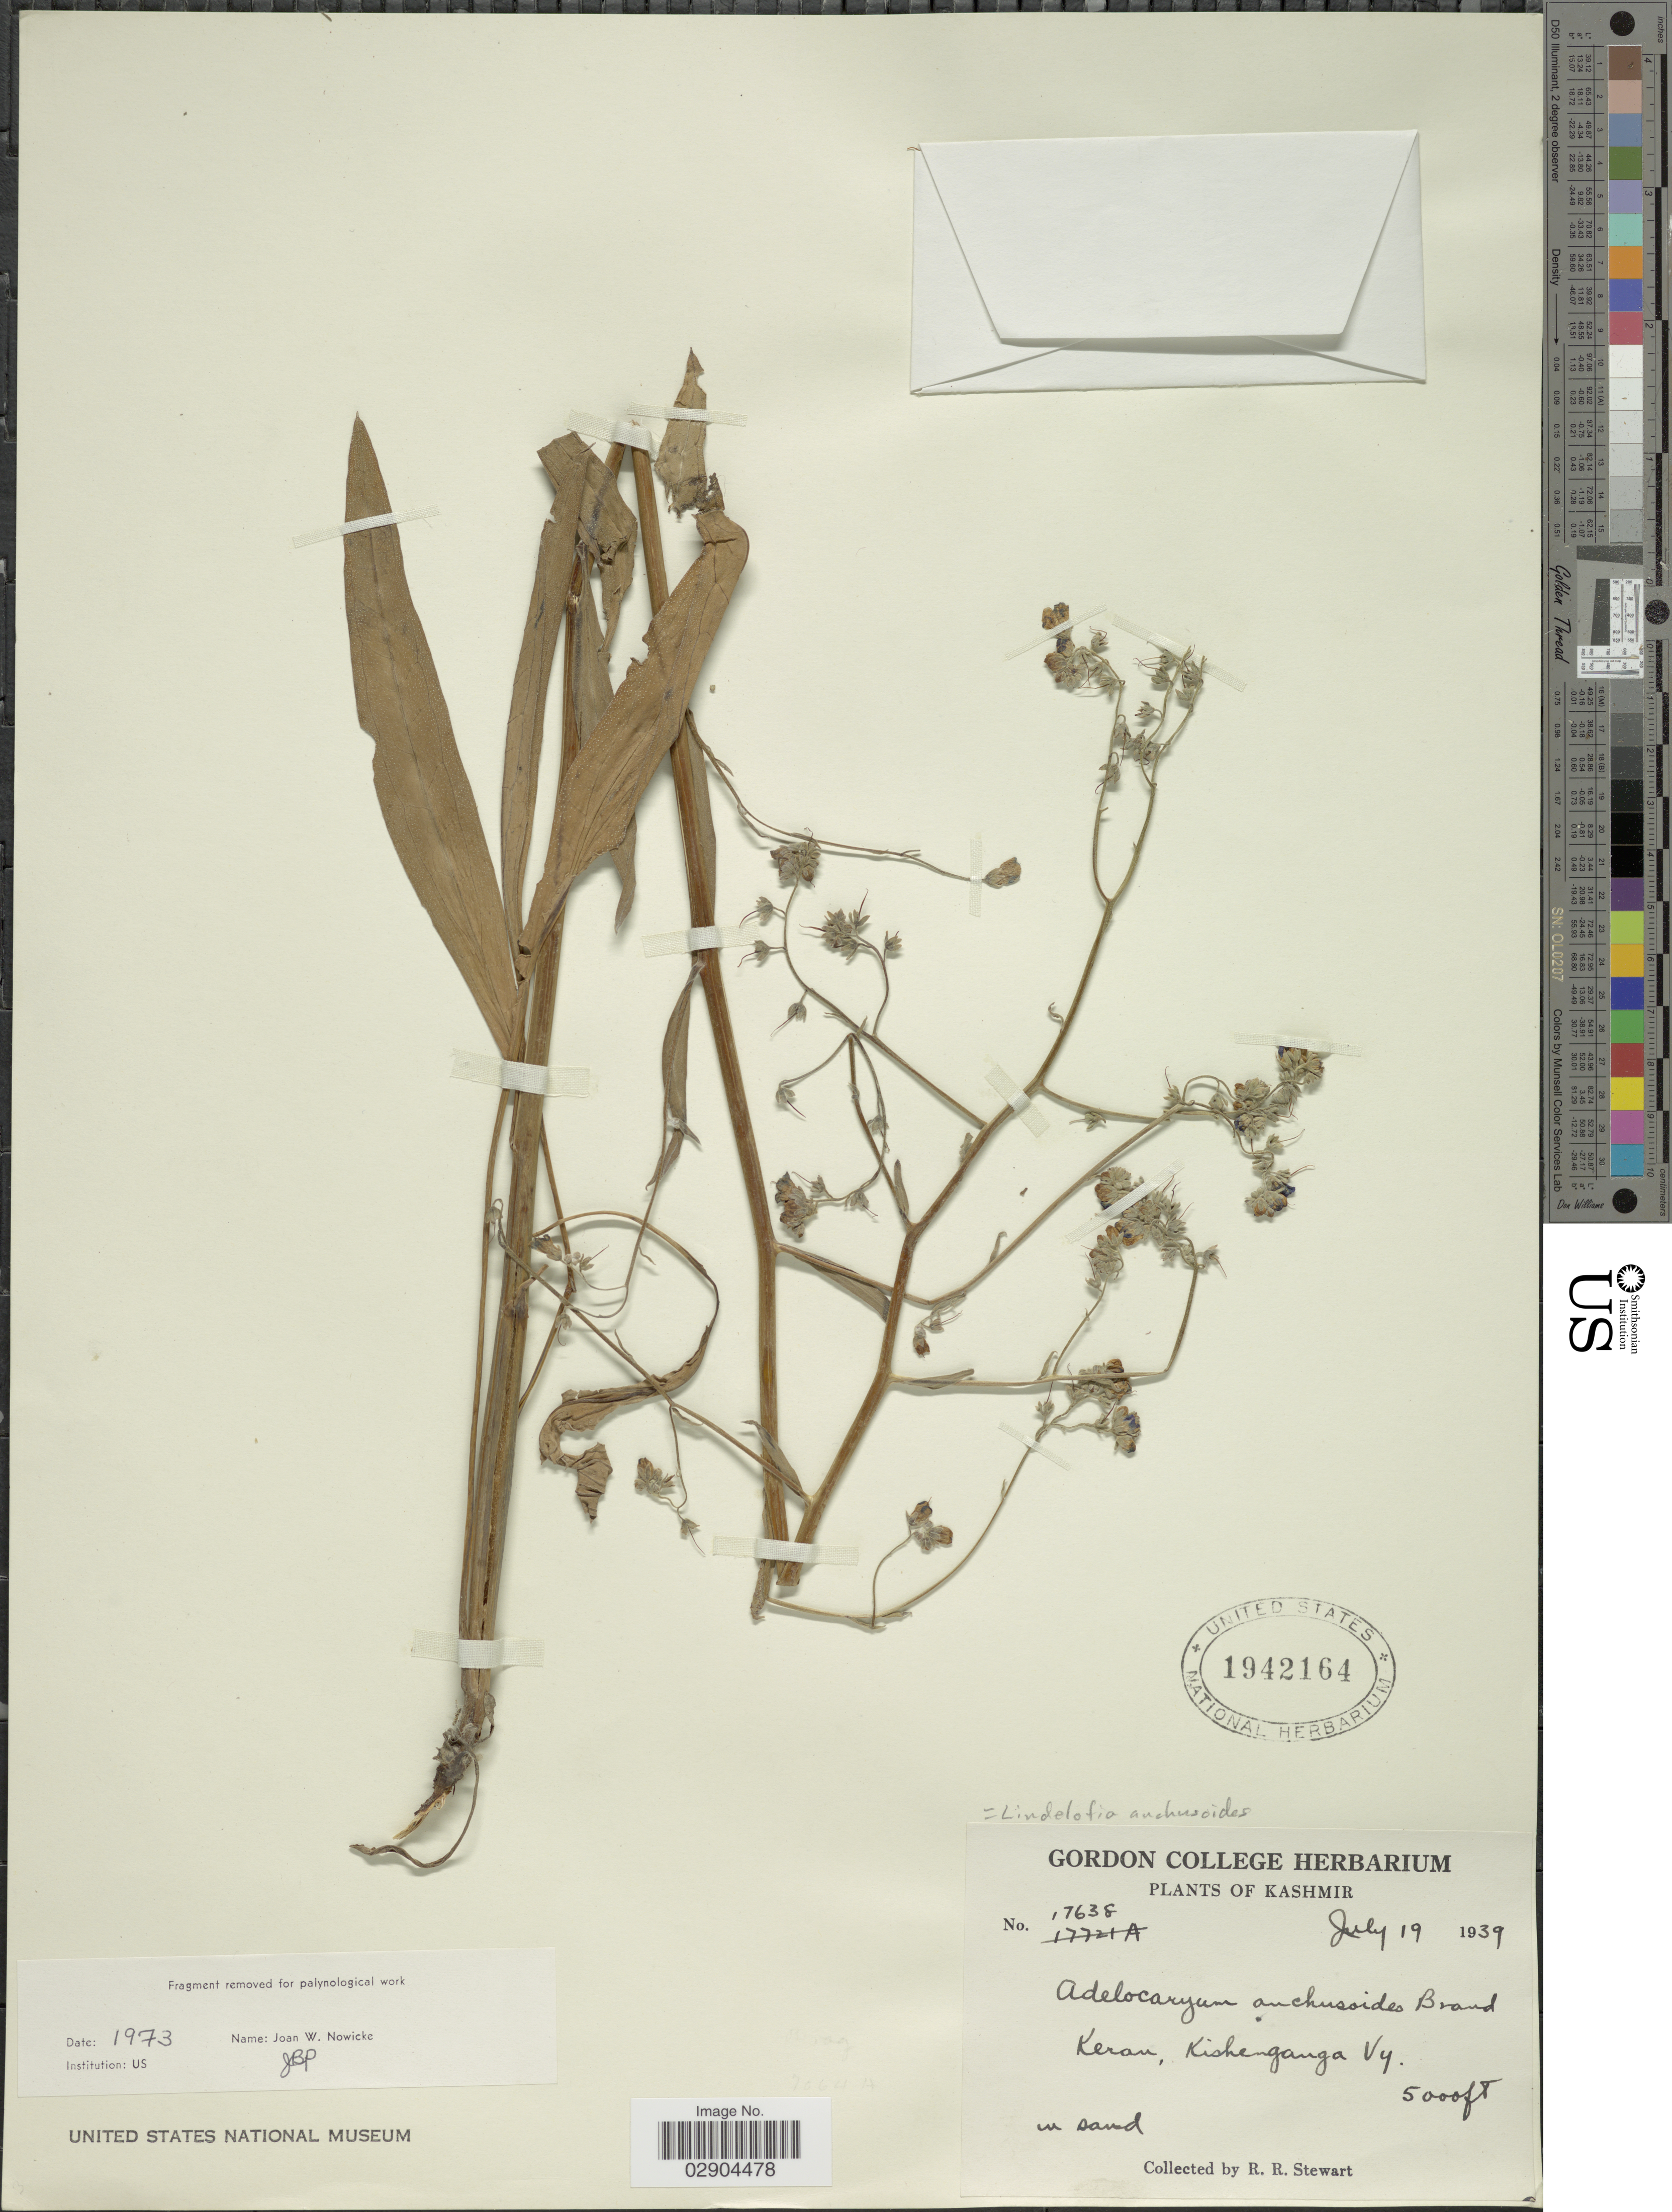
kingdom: Plantae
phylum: Tracheophyta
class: Magnoliopsida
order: Boraginales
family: Boraginaceae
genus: Lindelofia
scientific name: Lindelofia macrostyla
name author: (Bunge) Popov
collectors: R. Stewart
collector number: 17638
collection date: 1939-07-19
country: Pakistan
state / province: Azad Kashmir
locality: Kashmir. Keran, Kishenganga Vy.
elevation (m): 1524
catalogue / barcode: US 1942164